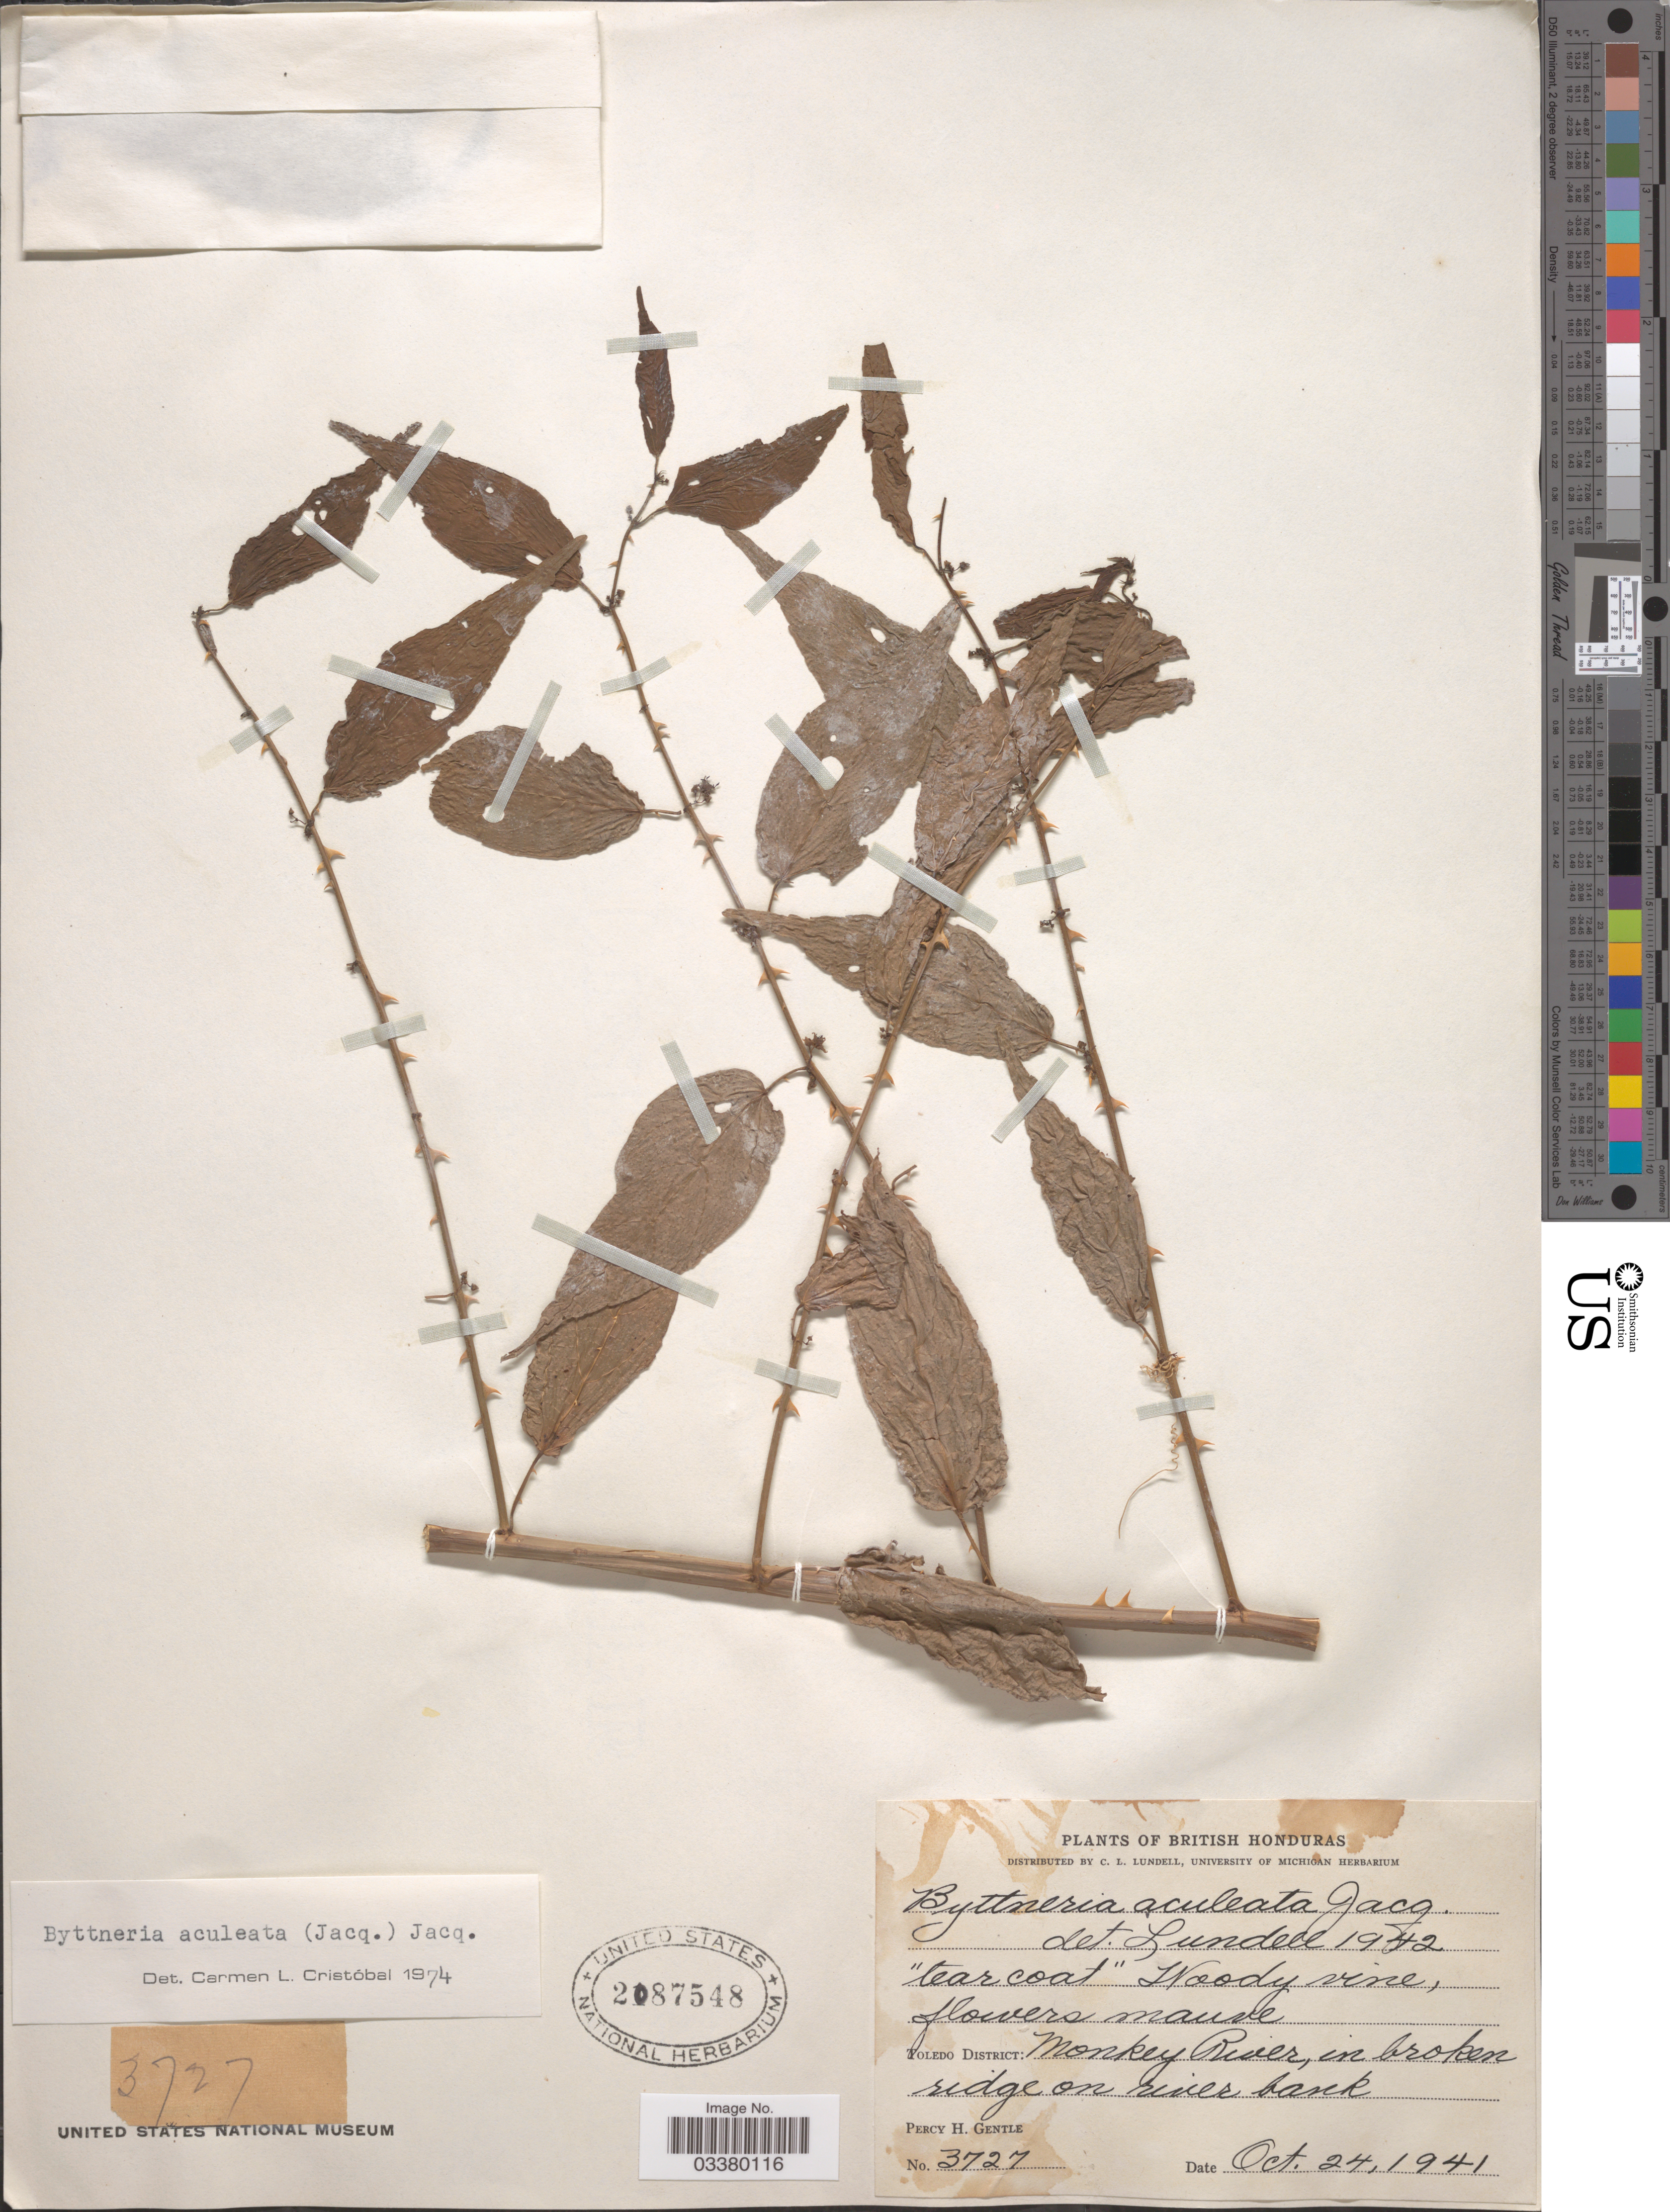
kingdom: Plantae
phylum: Tracheophyta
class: Magnoliopsida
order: Malvales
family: Malvaceae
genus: Byttneria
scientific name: Byttneria aculeata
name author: (Jacq.) Jacq.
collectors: P. H. Gentle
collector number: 3727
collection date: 1941-10-24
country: Belize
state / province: Toledo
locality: British Honduras. Toledo District: Monkey River, in broken ridge on river bank.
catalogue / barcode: US 2087548